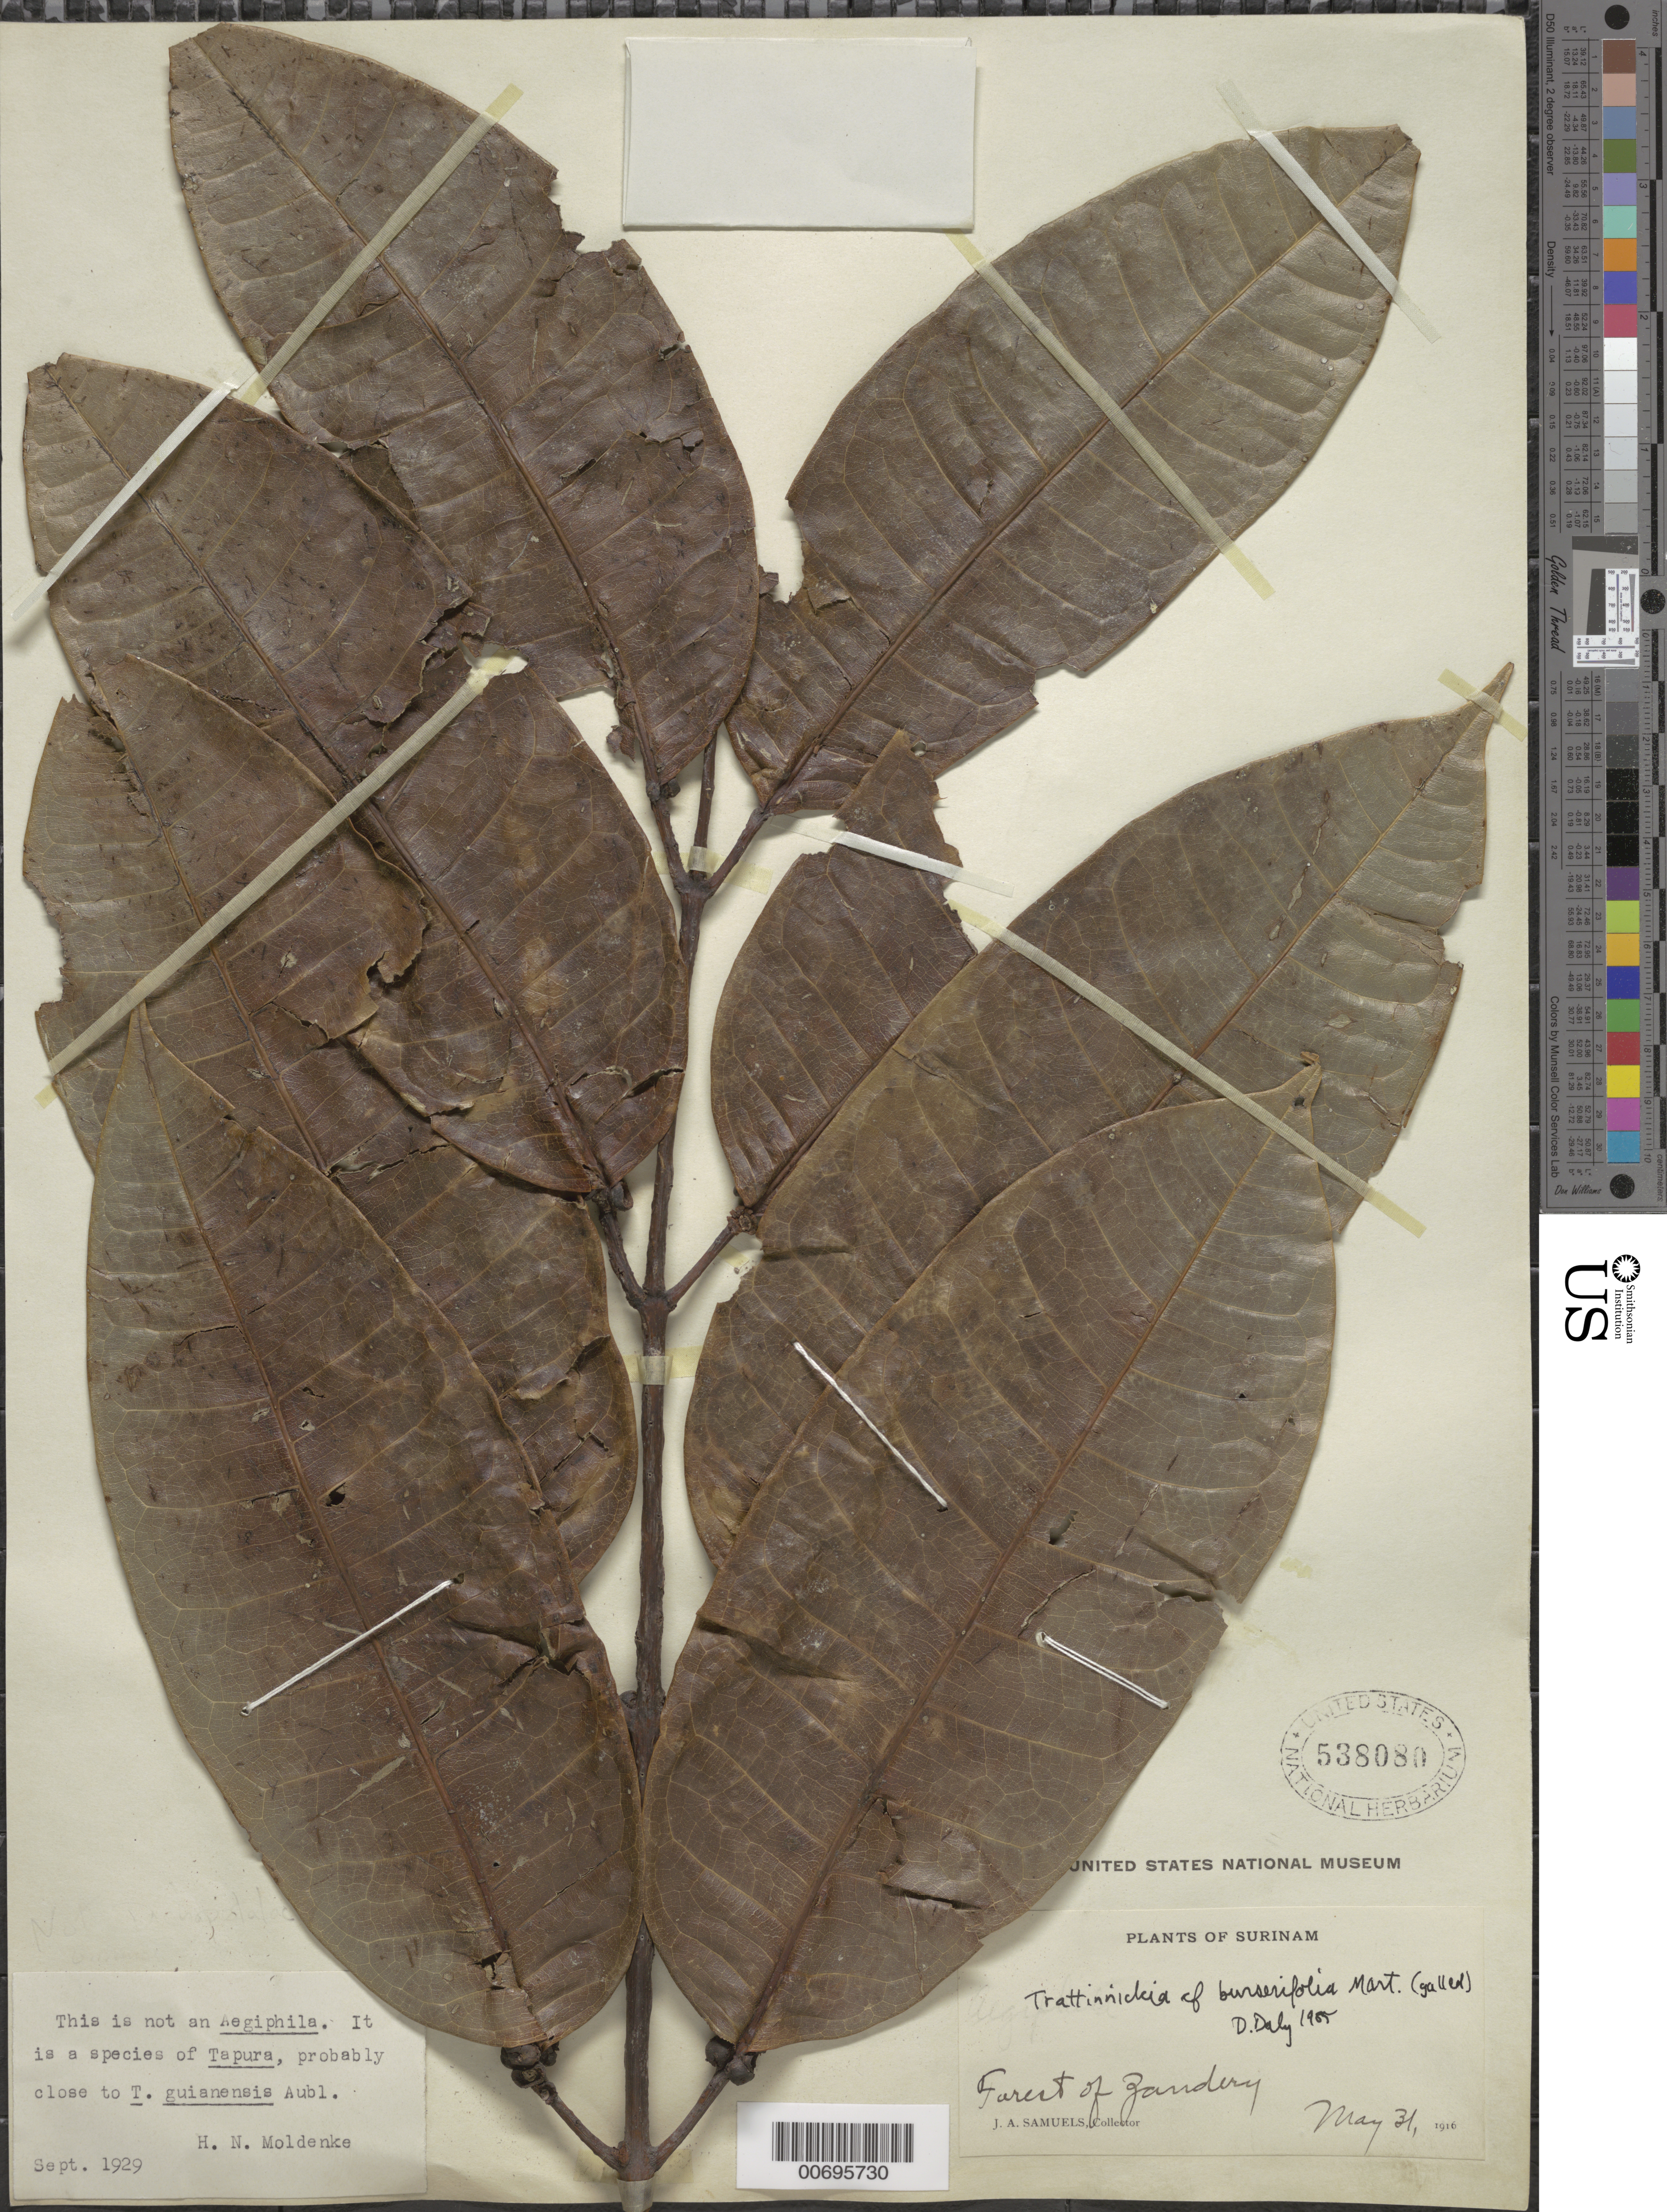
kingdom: Plantae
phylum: Tracheophyta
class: Magnoliopsida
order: Sapindales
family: Burseraceae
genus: Trattinnickia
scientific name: Trattinnickia burserifolia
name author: Mart.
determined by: Daly, D. C.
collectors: J. A. Samuels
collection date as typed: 31-May-16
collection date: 1916-05-31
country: Suriname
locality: Forest of Zandery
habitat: Forest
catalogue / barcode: US 538080